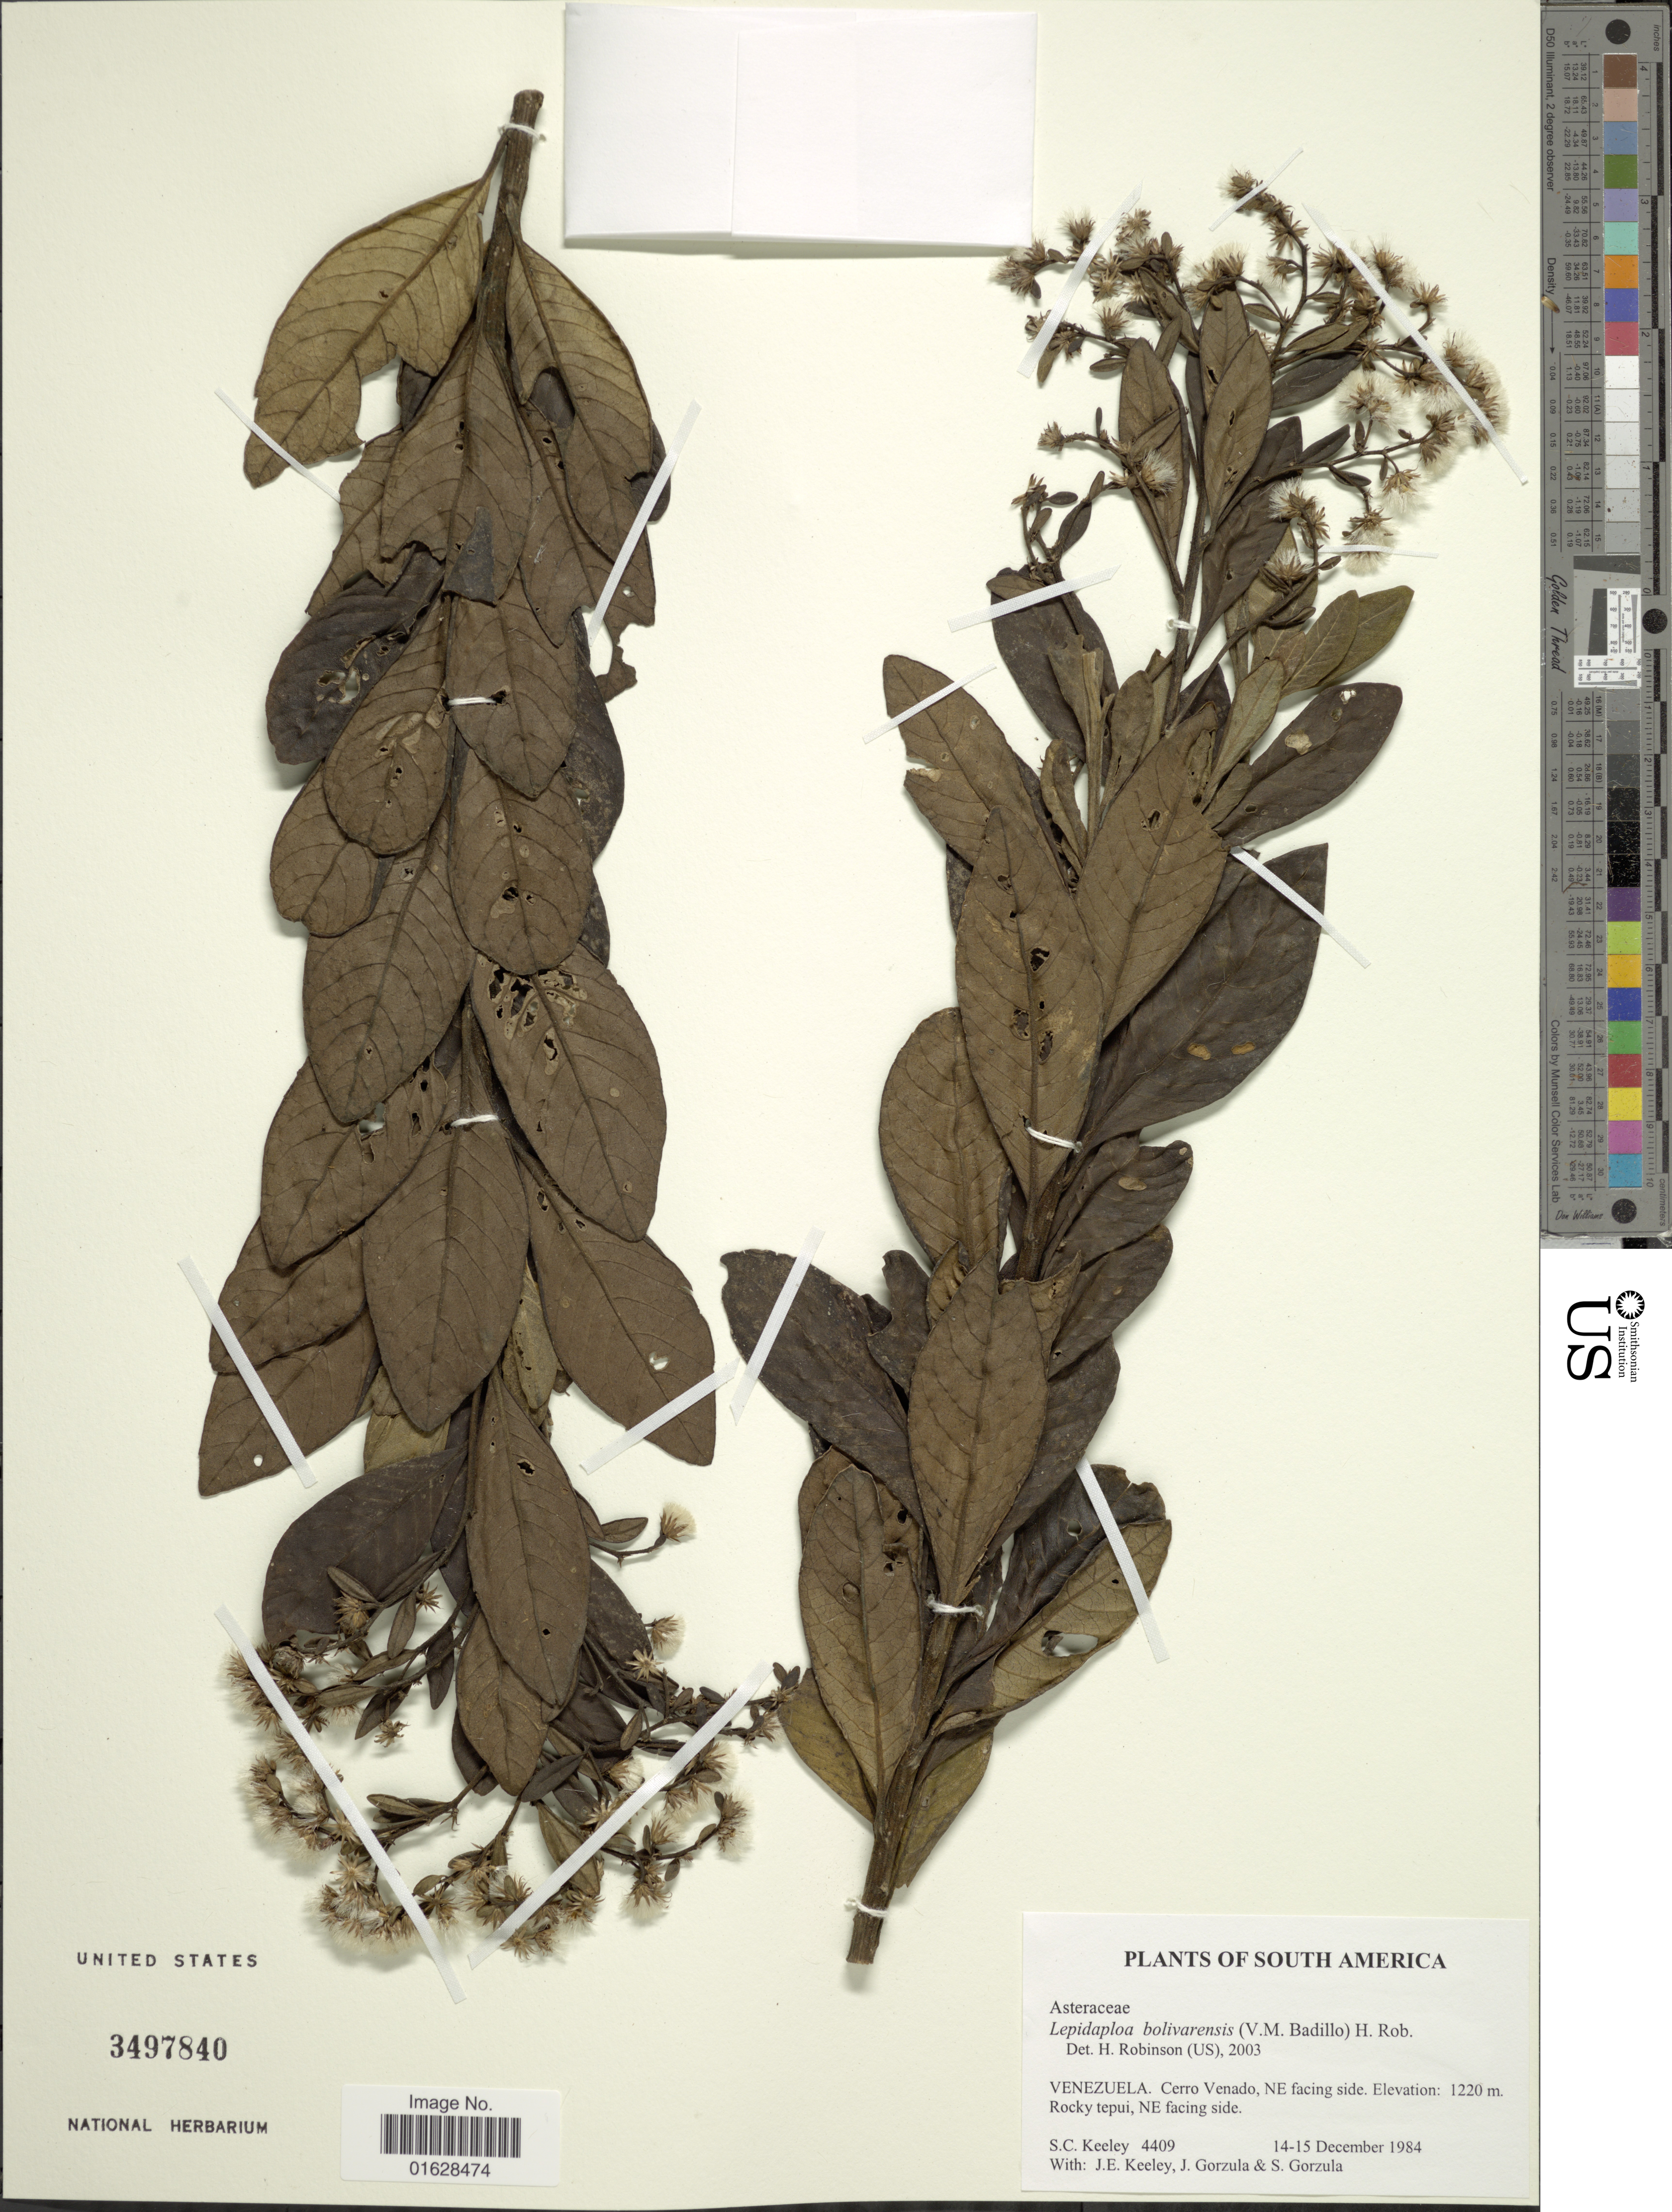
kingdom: Plantae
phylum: Tracheophyta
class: Magnoliopsida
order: Asterales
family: Asteraceae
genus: Lepidaploa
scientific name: Lepidaploa bolivarensis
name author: (V.M. Badillo) H. Rob.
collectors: S. C. Keeley, J. E. Keeley, J. Gorzula & S. Gorzula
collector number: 4409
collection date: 1984-12-14/1984-12-15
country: Venezuela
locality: South America. Venezuela. Cerro Venado, NE facing side. Rocky tepui, NE facing side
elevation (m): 1220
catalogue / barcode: US 3497840